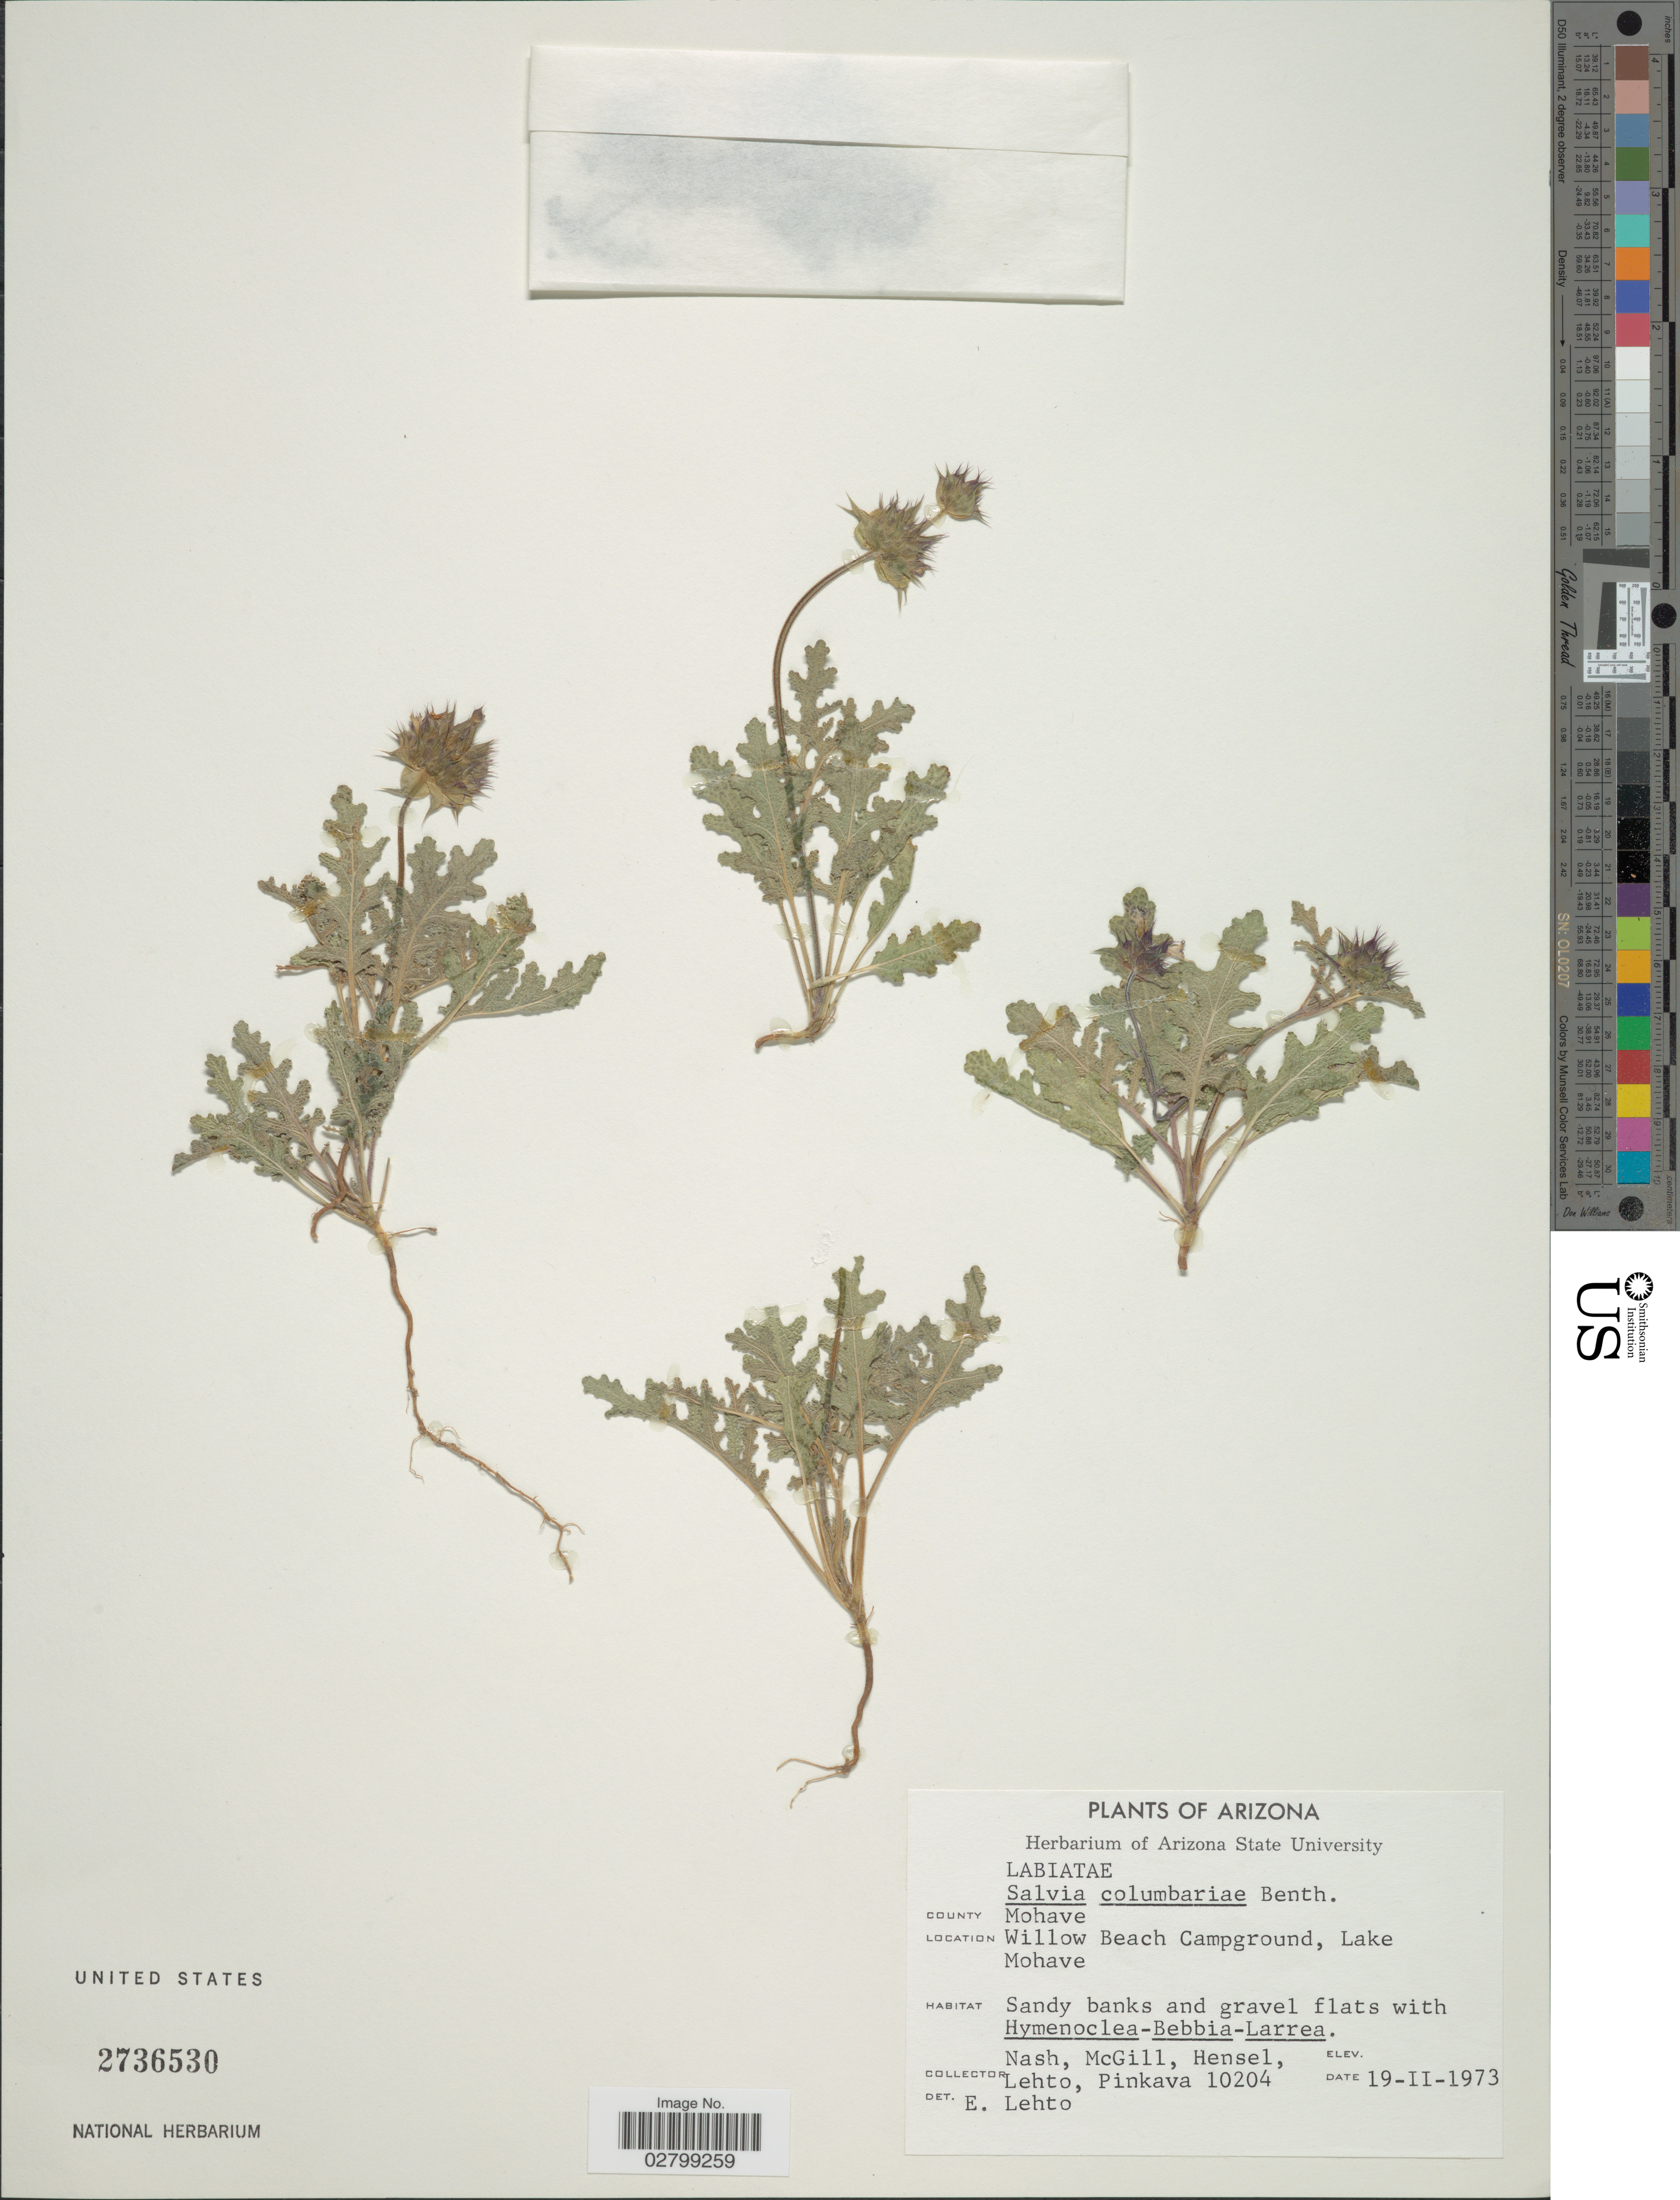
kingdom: Plantae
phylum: Tracheophyta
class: Magnoliopsida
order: Lamiales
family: Lamiaceae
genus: Salvia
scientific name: Salvia columbariae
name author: Benth.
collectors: -- Nash, -. McGill, -. Hensel, -. Lehto & -. Pinkava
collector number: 10204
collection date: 1973-02-19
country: United States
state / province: Arizona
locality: County Mohave, Willow Beach Campground, Lake Mohave.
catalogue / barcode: US 2736530